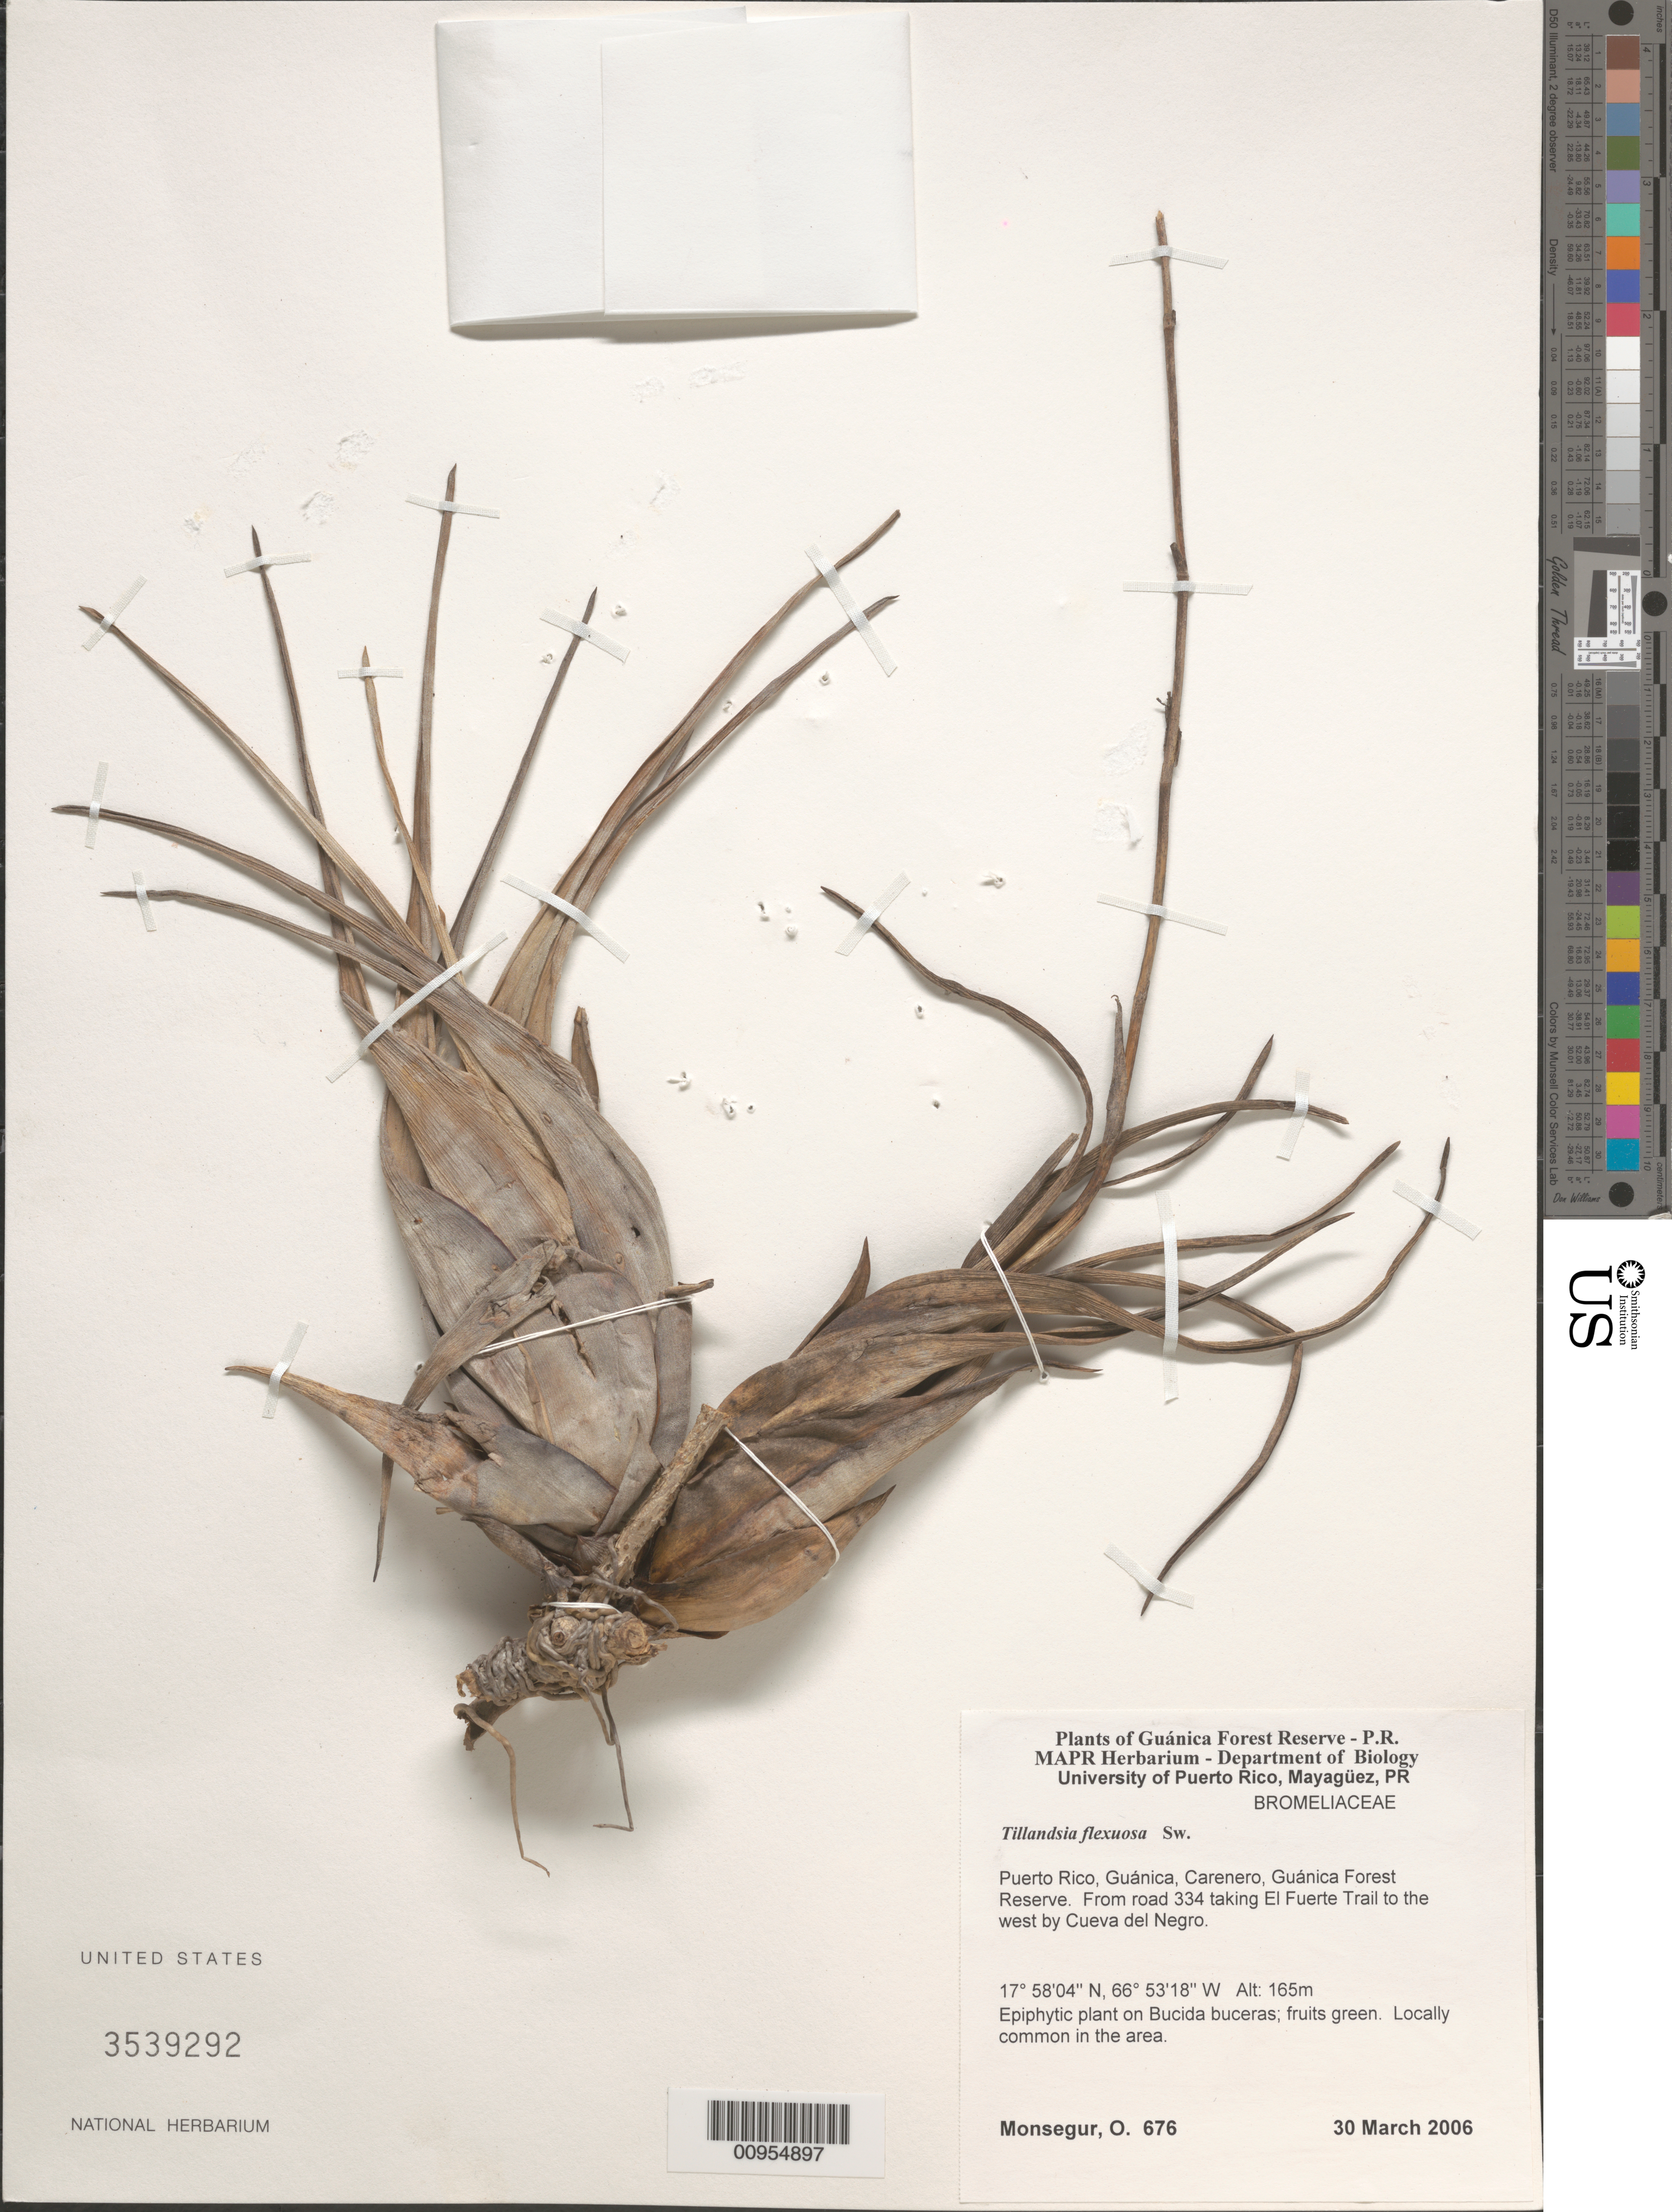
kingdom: Plantae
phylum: Tracheophyta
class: Liliopsida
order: Poales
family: Bromeliaceae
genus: Tillandsia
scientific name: Tillandsia flexuosa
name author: Sw.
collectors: O. Monsegur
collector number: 676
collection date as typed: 30 Mar 2006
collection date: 2006-03-30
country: Puerto Rico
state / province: Guánica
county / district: Carenero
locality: Guánica Forest Reserve. From road 334 taking El Fuerte Trail to the west by Cueva del Negro.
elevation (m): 165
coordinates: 17.58041, 66.53184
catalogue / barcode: US 3539292